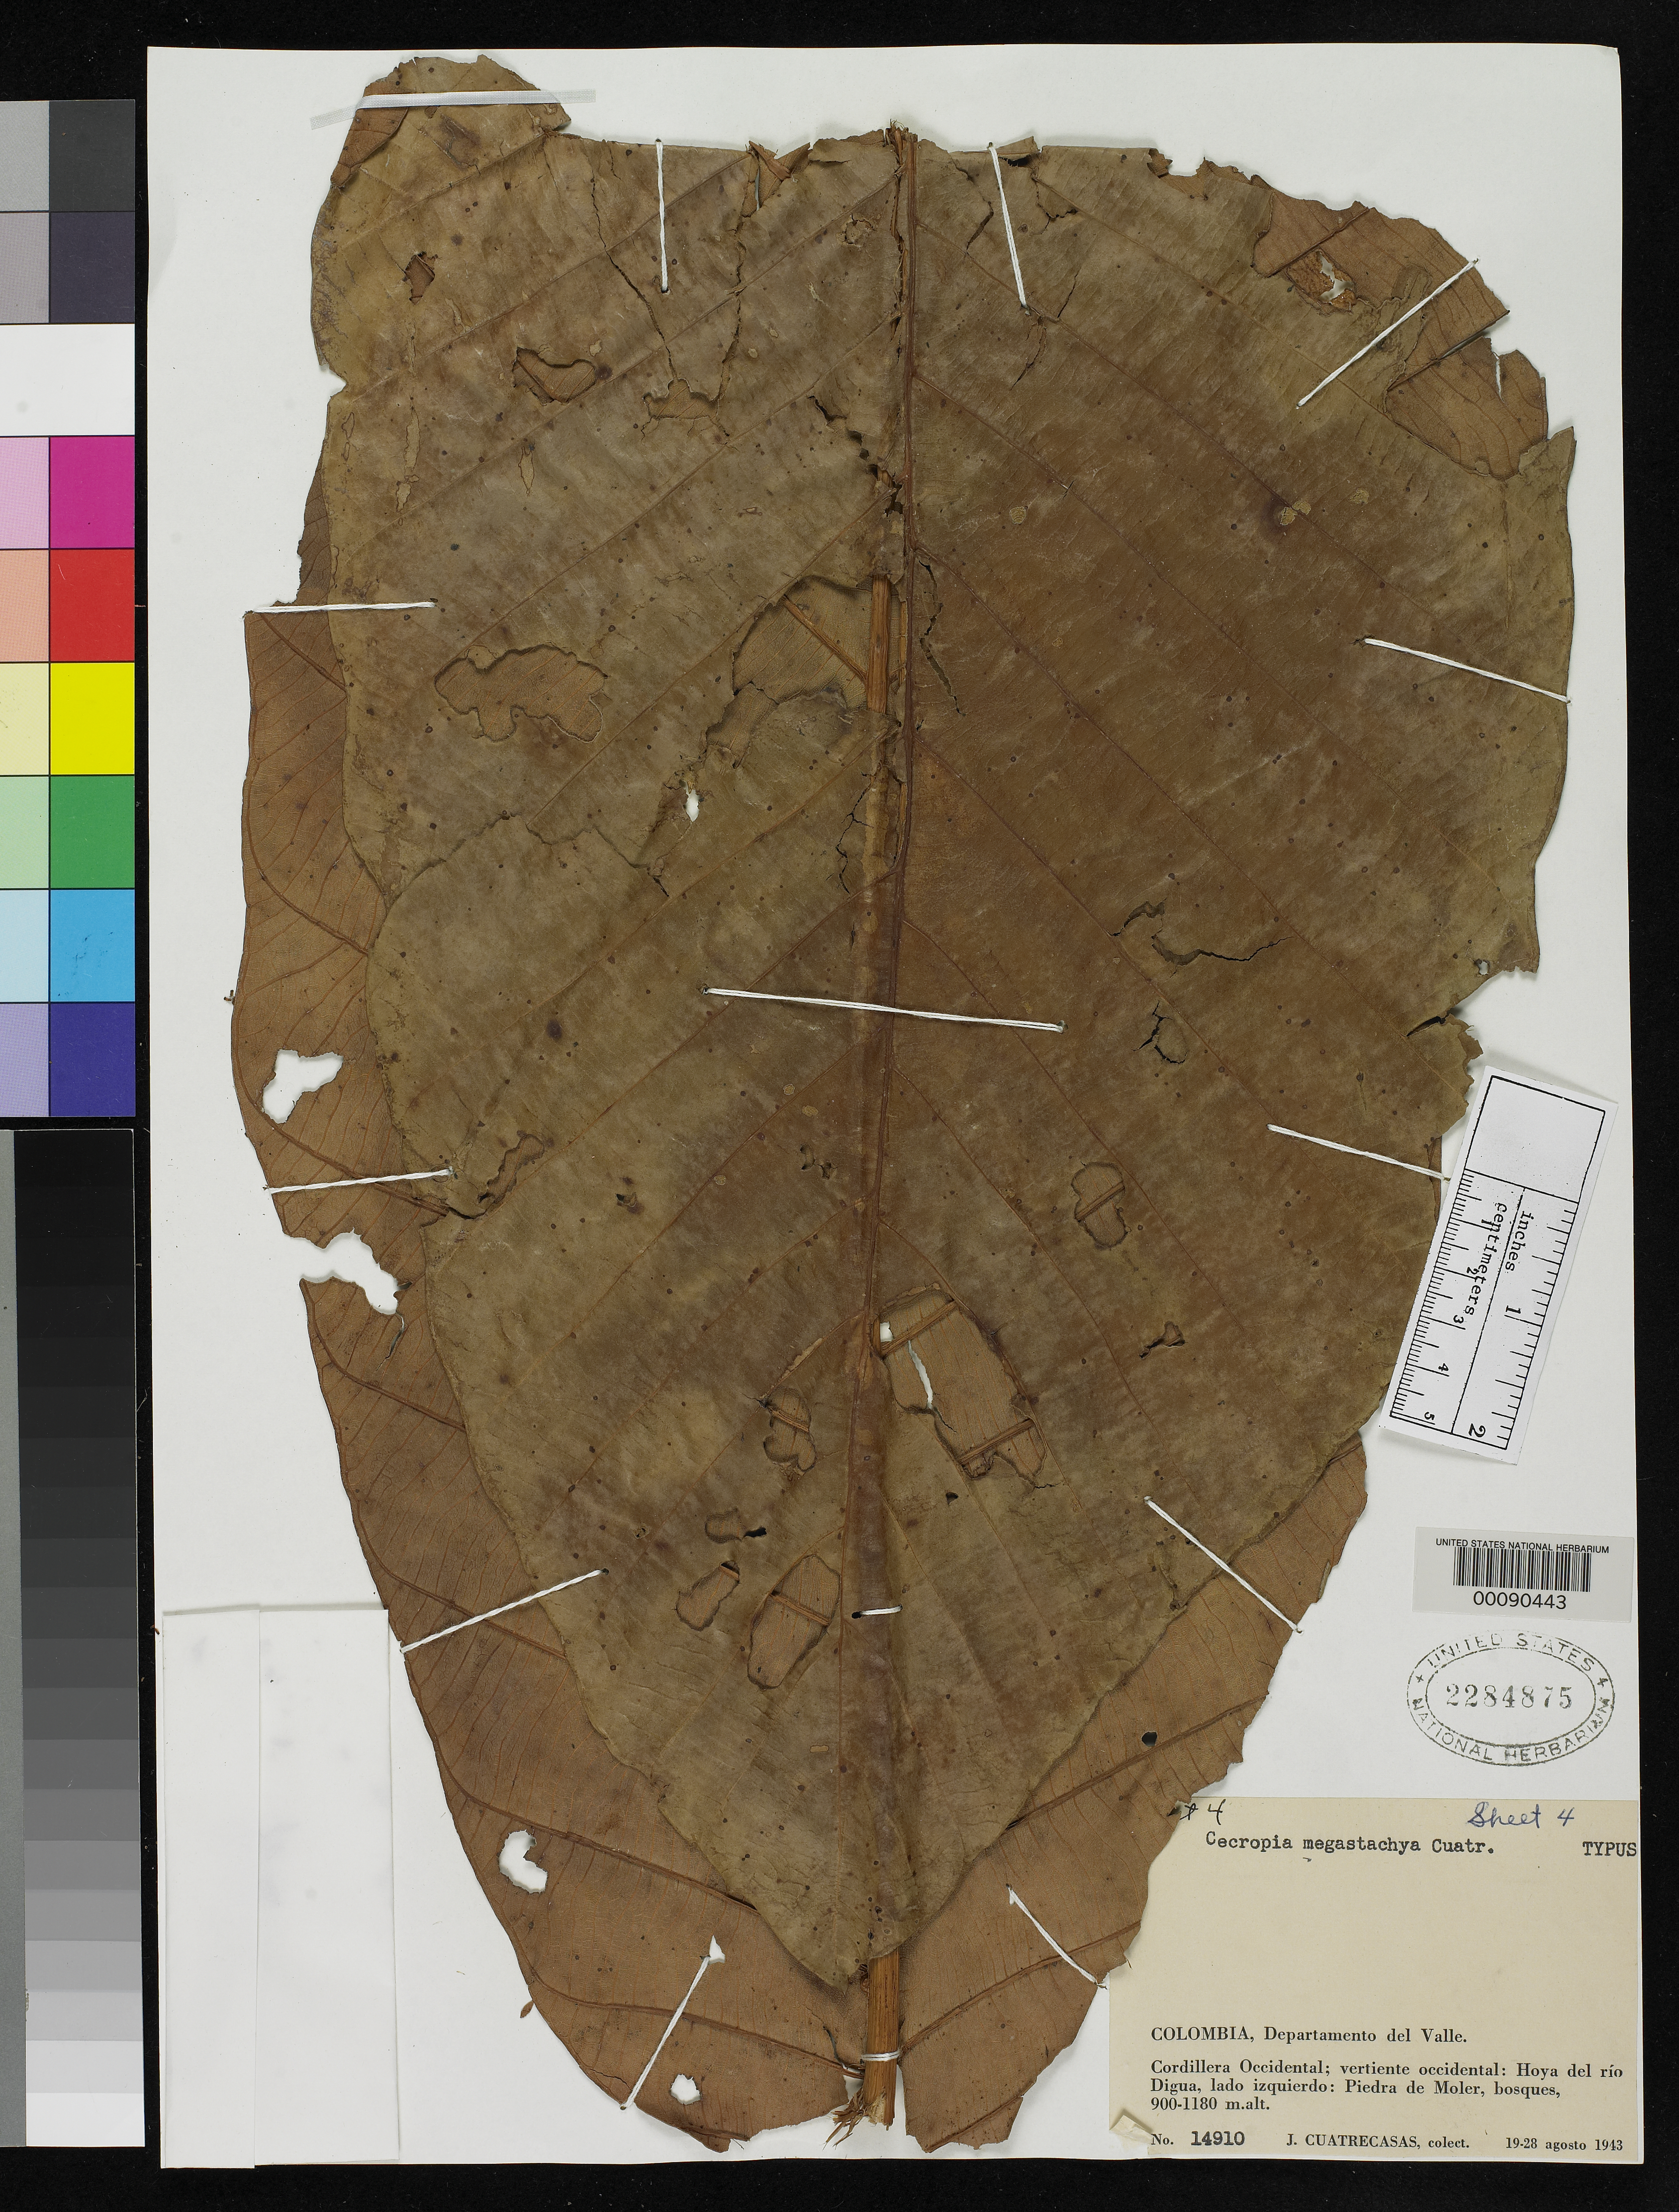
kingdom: Plantae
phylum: Tracheophyta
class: Magnoliopsida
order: Rosales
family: Urticaceae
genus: Cecropia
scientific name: Cecropia megastachya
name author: Cuatrec.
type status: Isotype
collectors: J. Cuatrecasas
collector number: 14910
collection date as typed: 19 Aug 1943 to 28 Aug 1943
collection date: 1943-08-19/1943-08-28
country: Colombia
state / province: Valle del Cauca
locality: W slope, Cordillera Occidental, Hoya del Rio Digua, Piedra de Moler.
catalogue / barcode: US 2284875